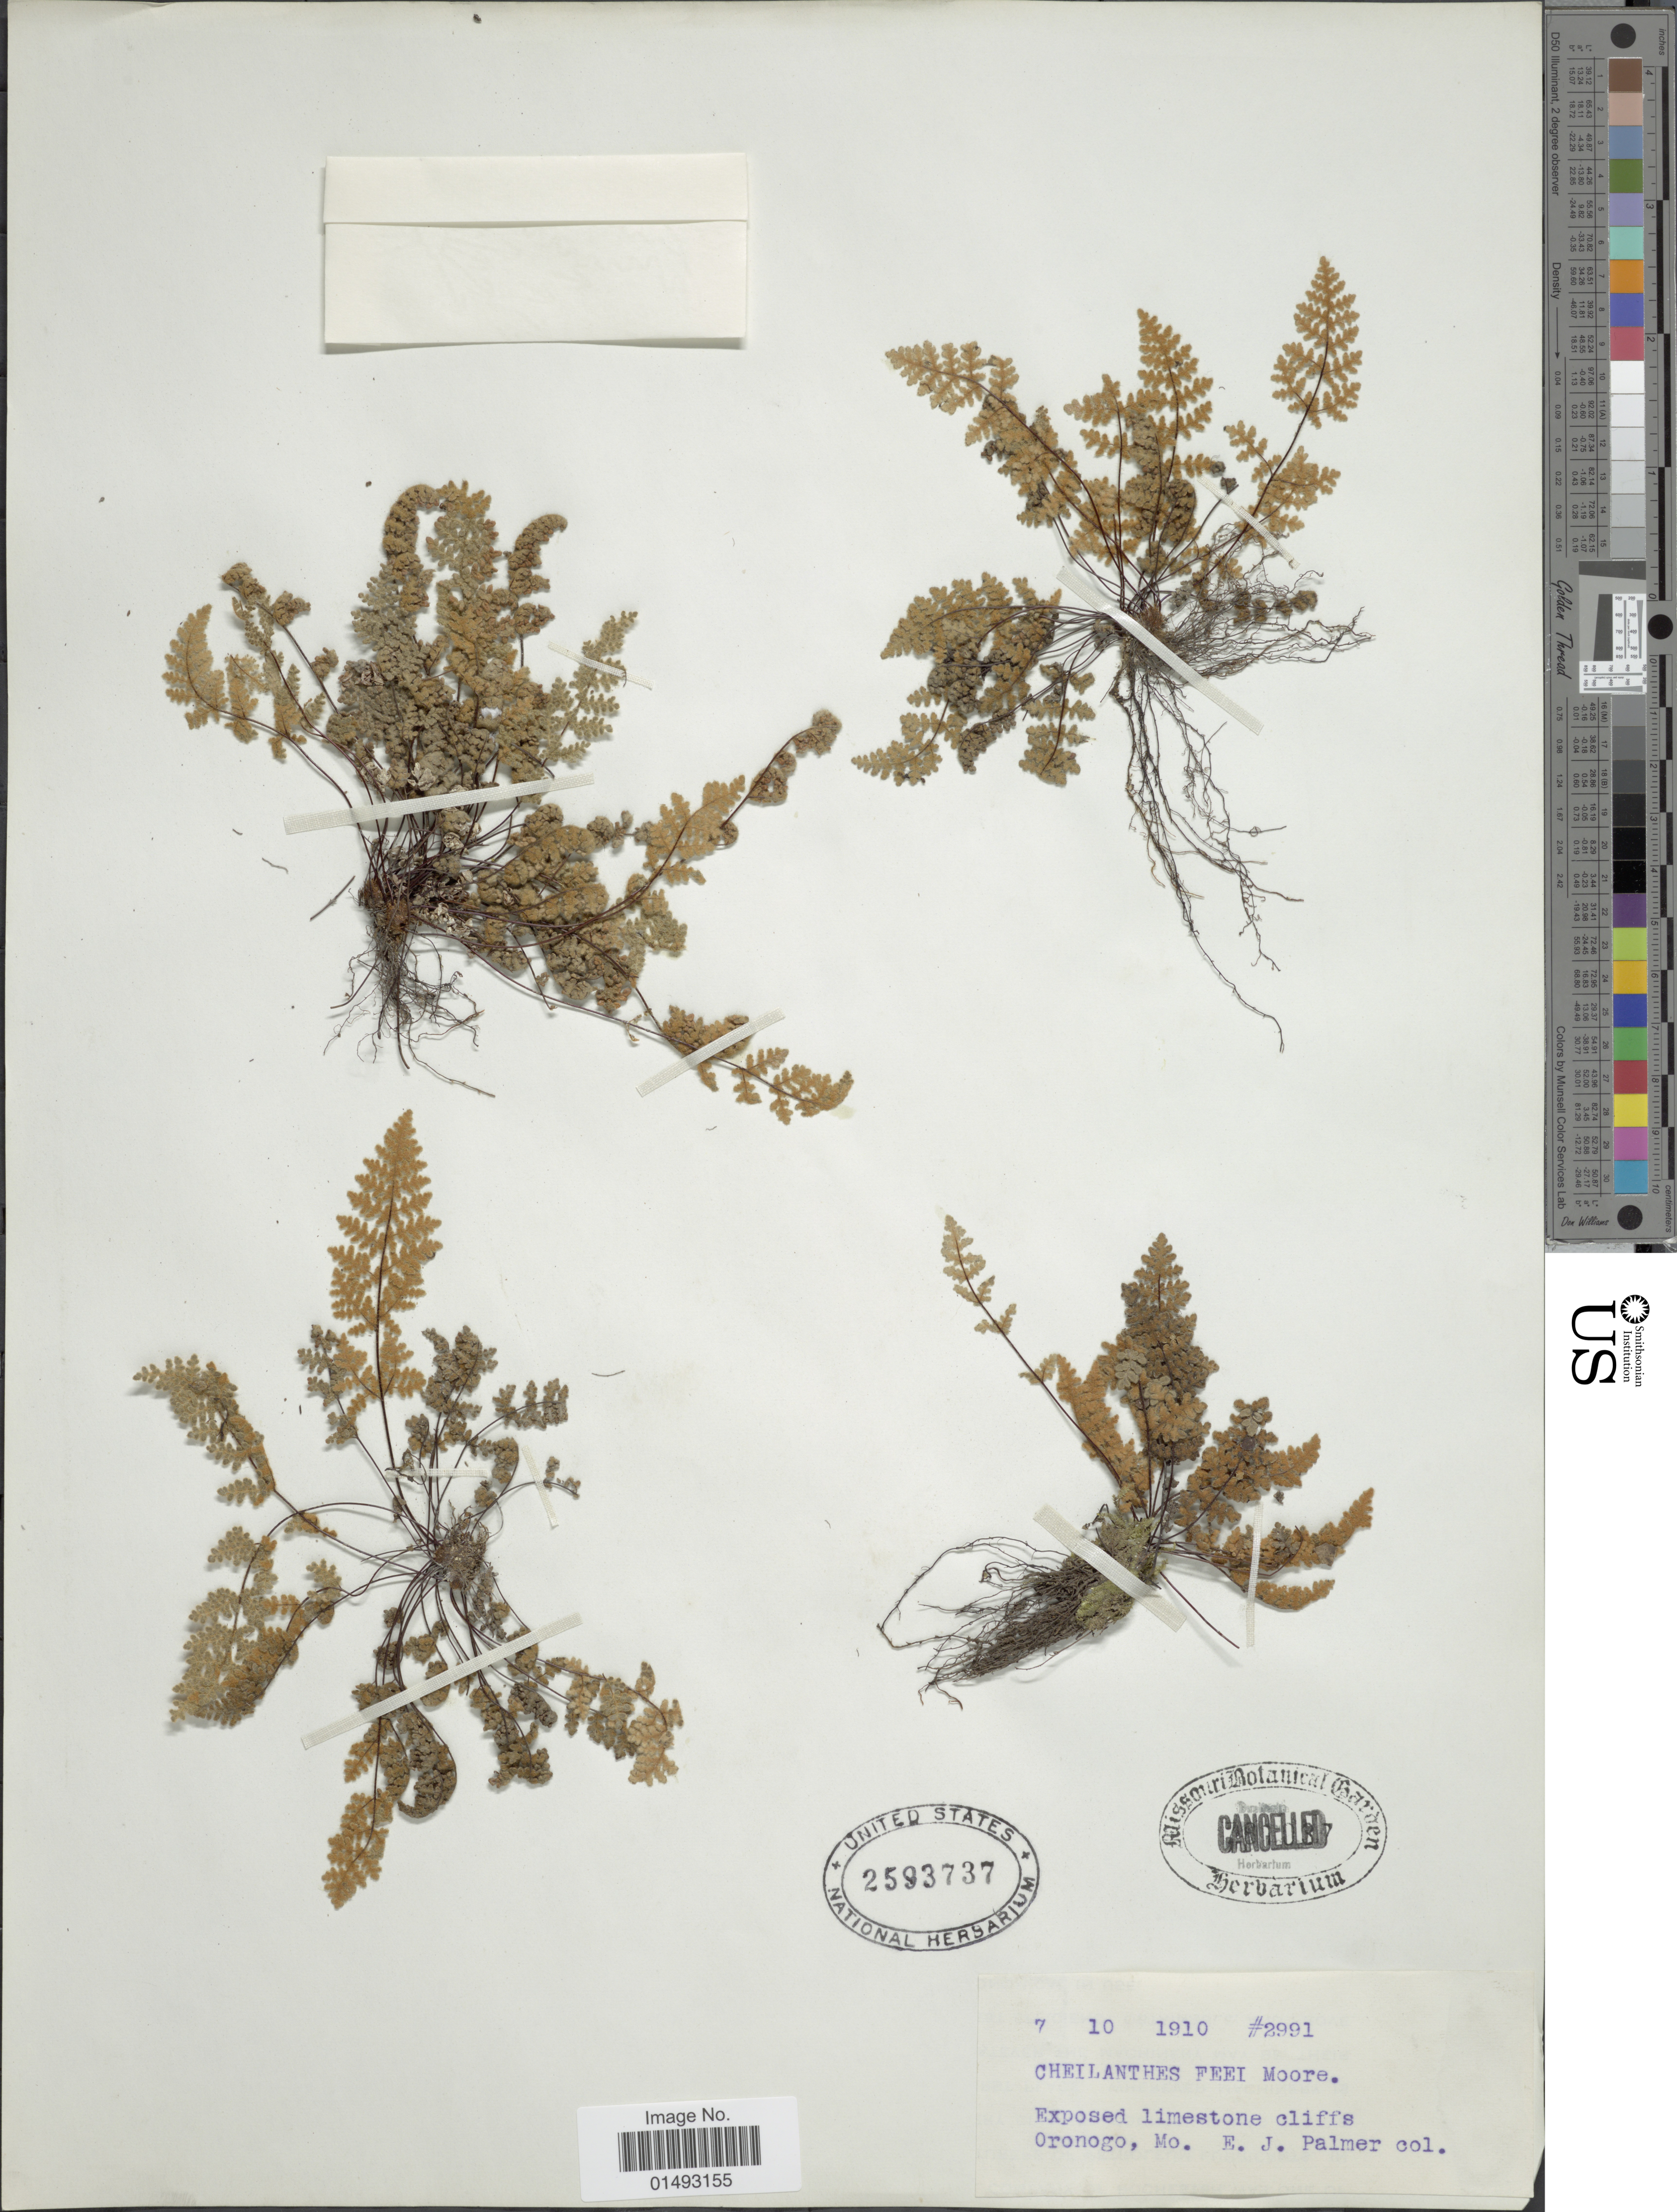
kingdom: Plantae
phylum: Tracheophyta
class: Polypodiopsida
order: Polypodiales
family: Pteridaceae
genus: Myriopteris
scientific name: Myriopteris gracilis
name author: Fée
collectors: E. J. Palmer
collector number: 2991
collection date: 1910-10-07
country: United States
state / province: Missouri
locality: Exposed limestone cliffs Oronogo, Mo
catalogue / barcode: US 2593737